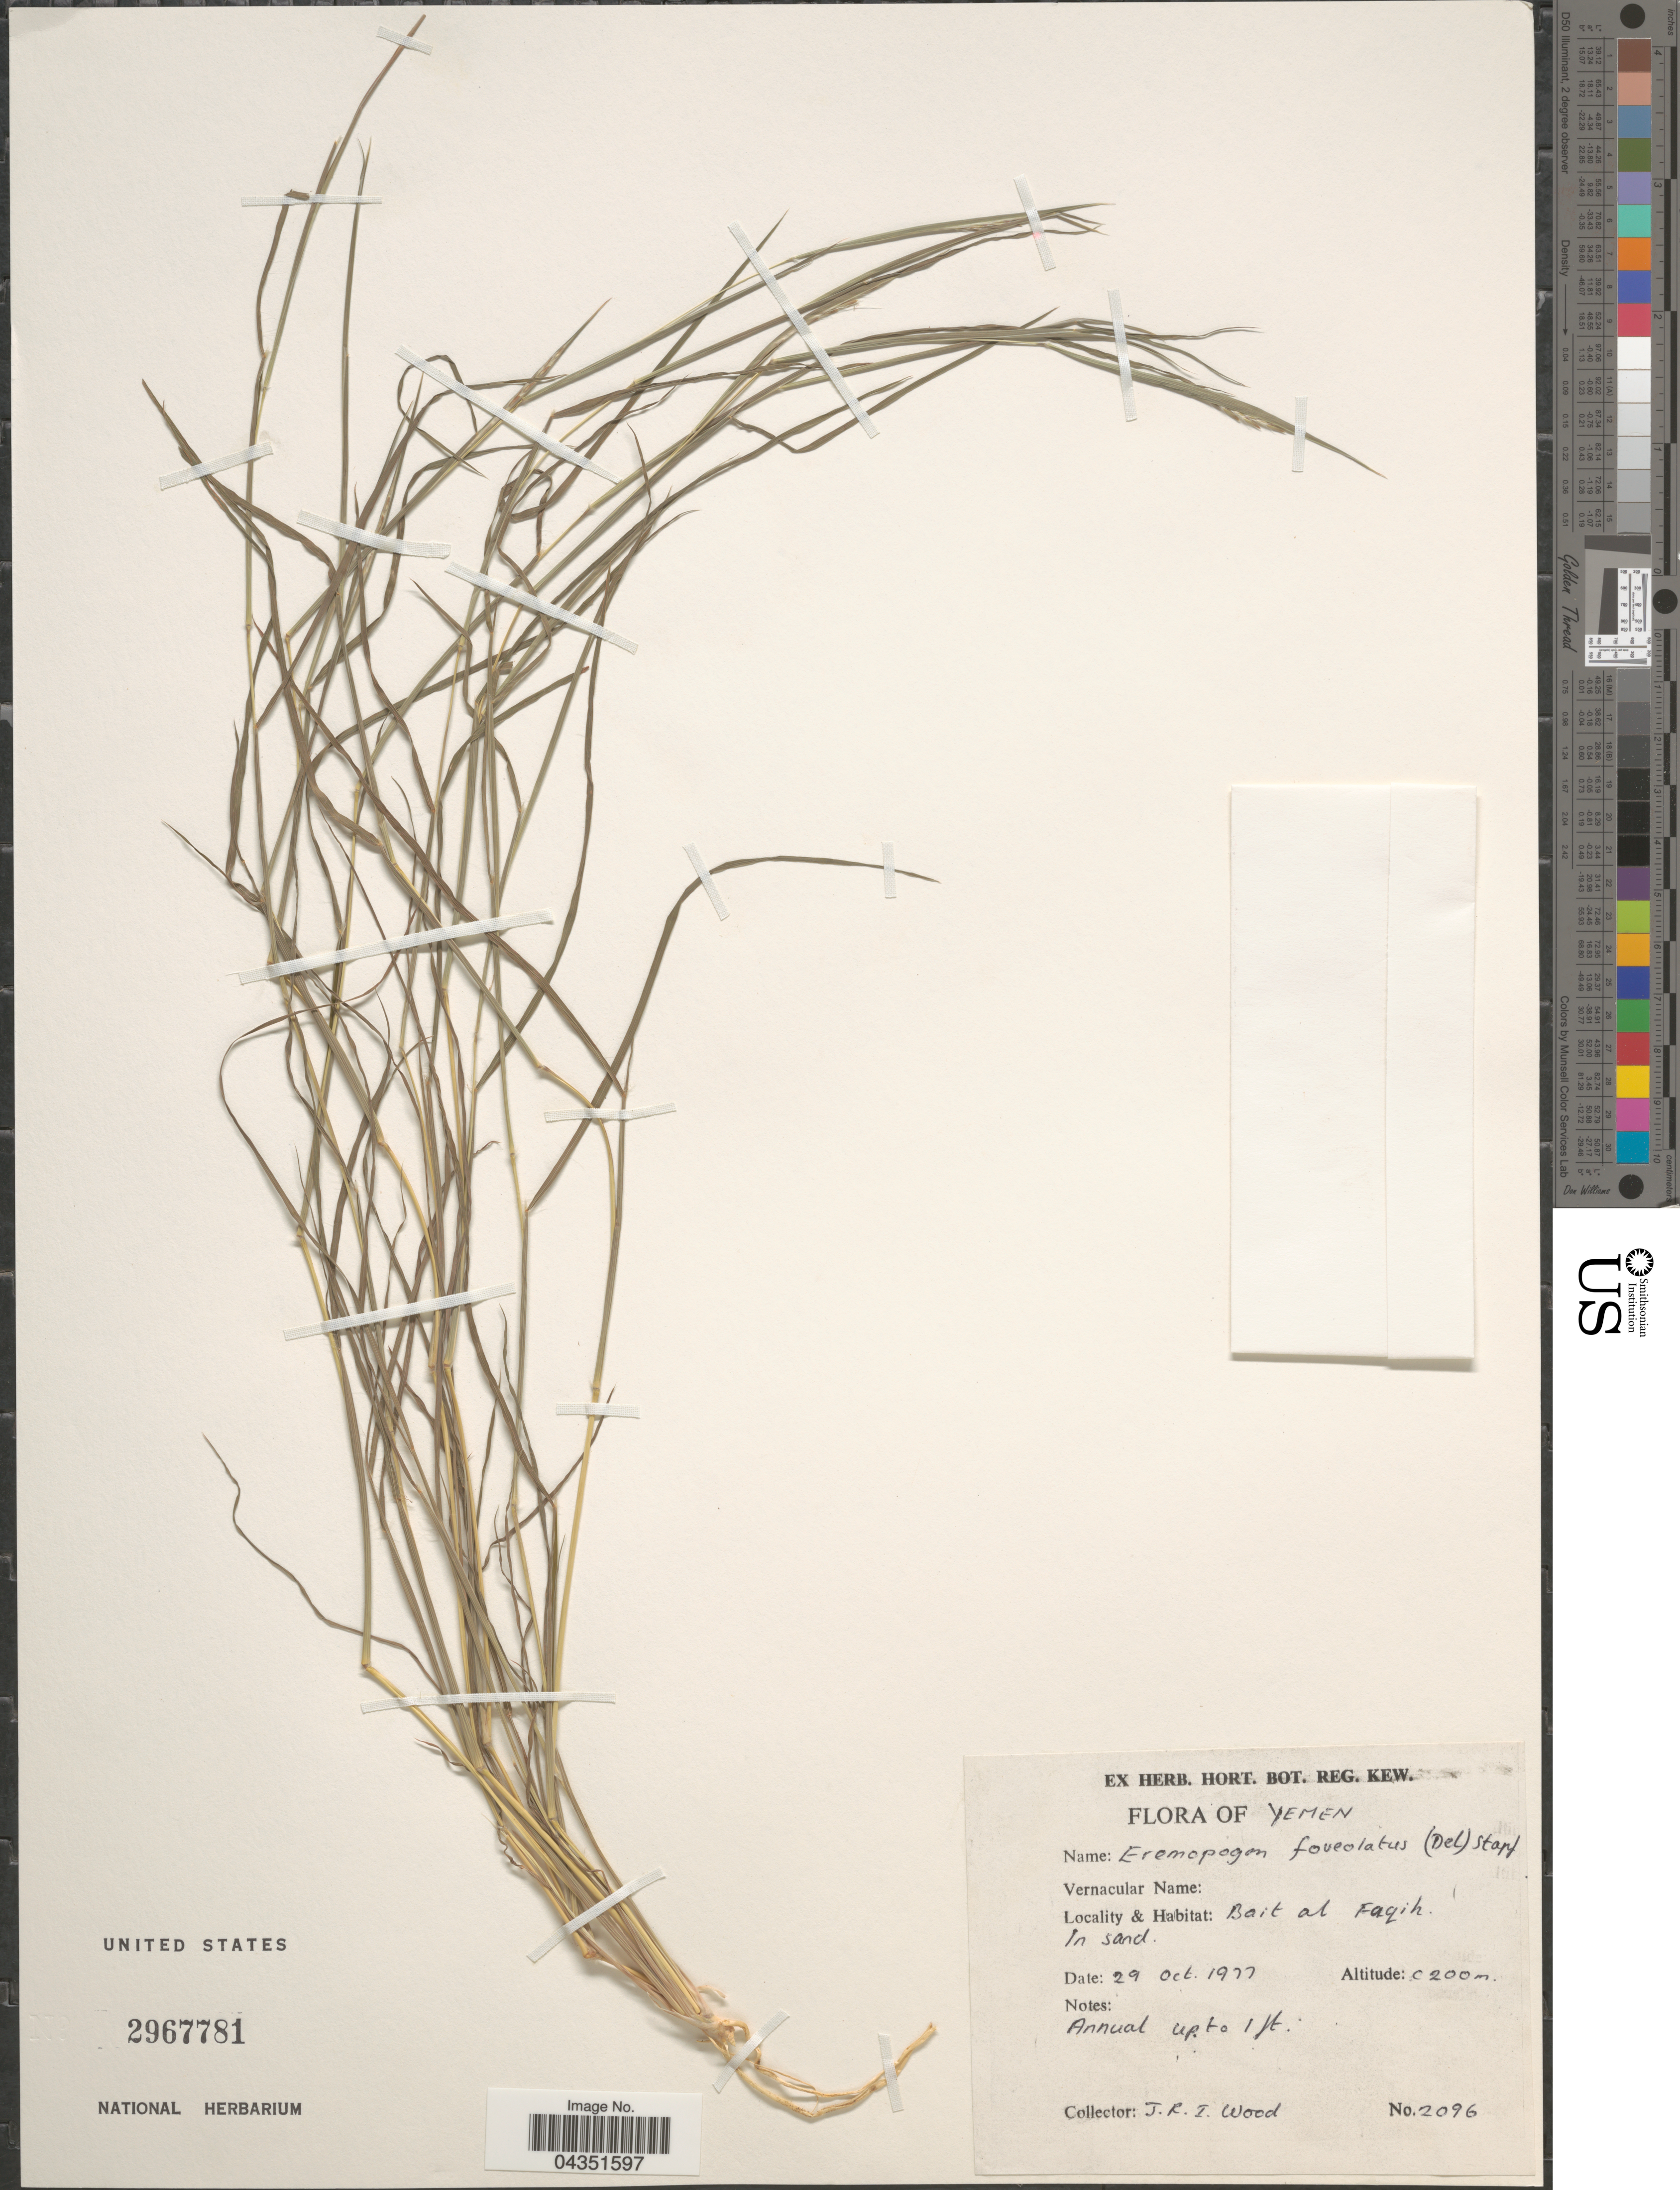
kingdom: Plantae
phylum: Tracheophyta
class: Liliopsida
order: Poales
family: Poaceae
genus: Eremopogon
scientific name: Eremopogon foveolatus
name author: (Delile) Stapf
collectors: J. R. I. Wood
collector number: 2096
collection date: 1977-10-29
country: Yemen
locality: Bait al Faqih.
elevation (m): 200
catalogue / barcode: US 2967781